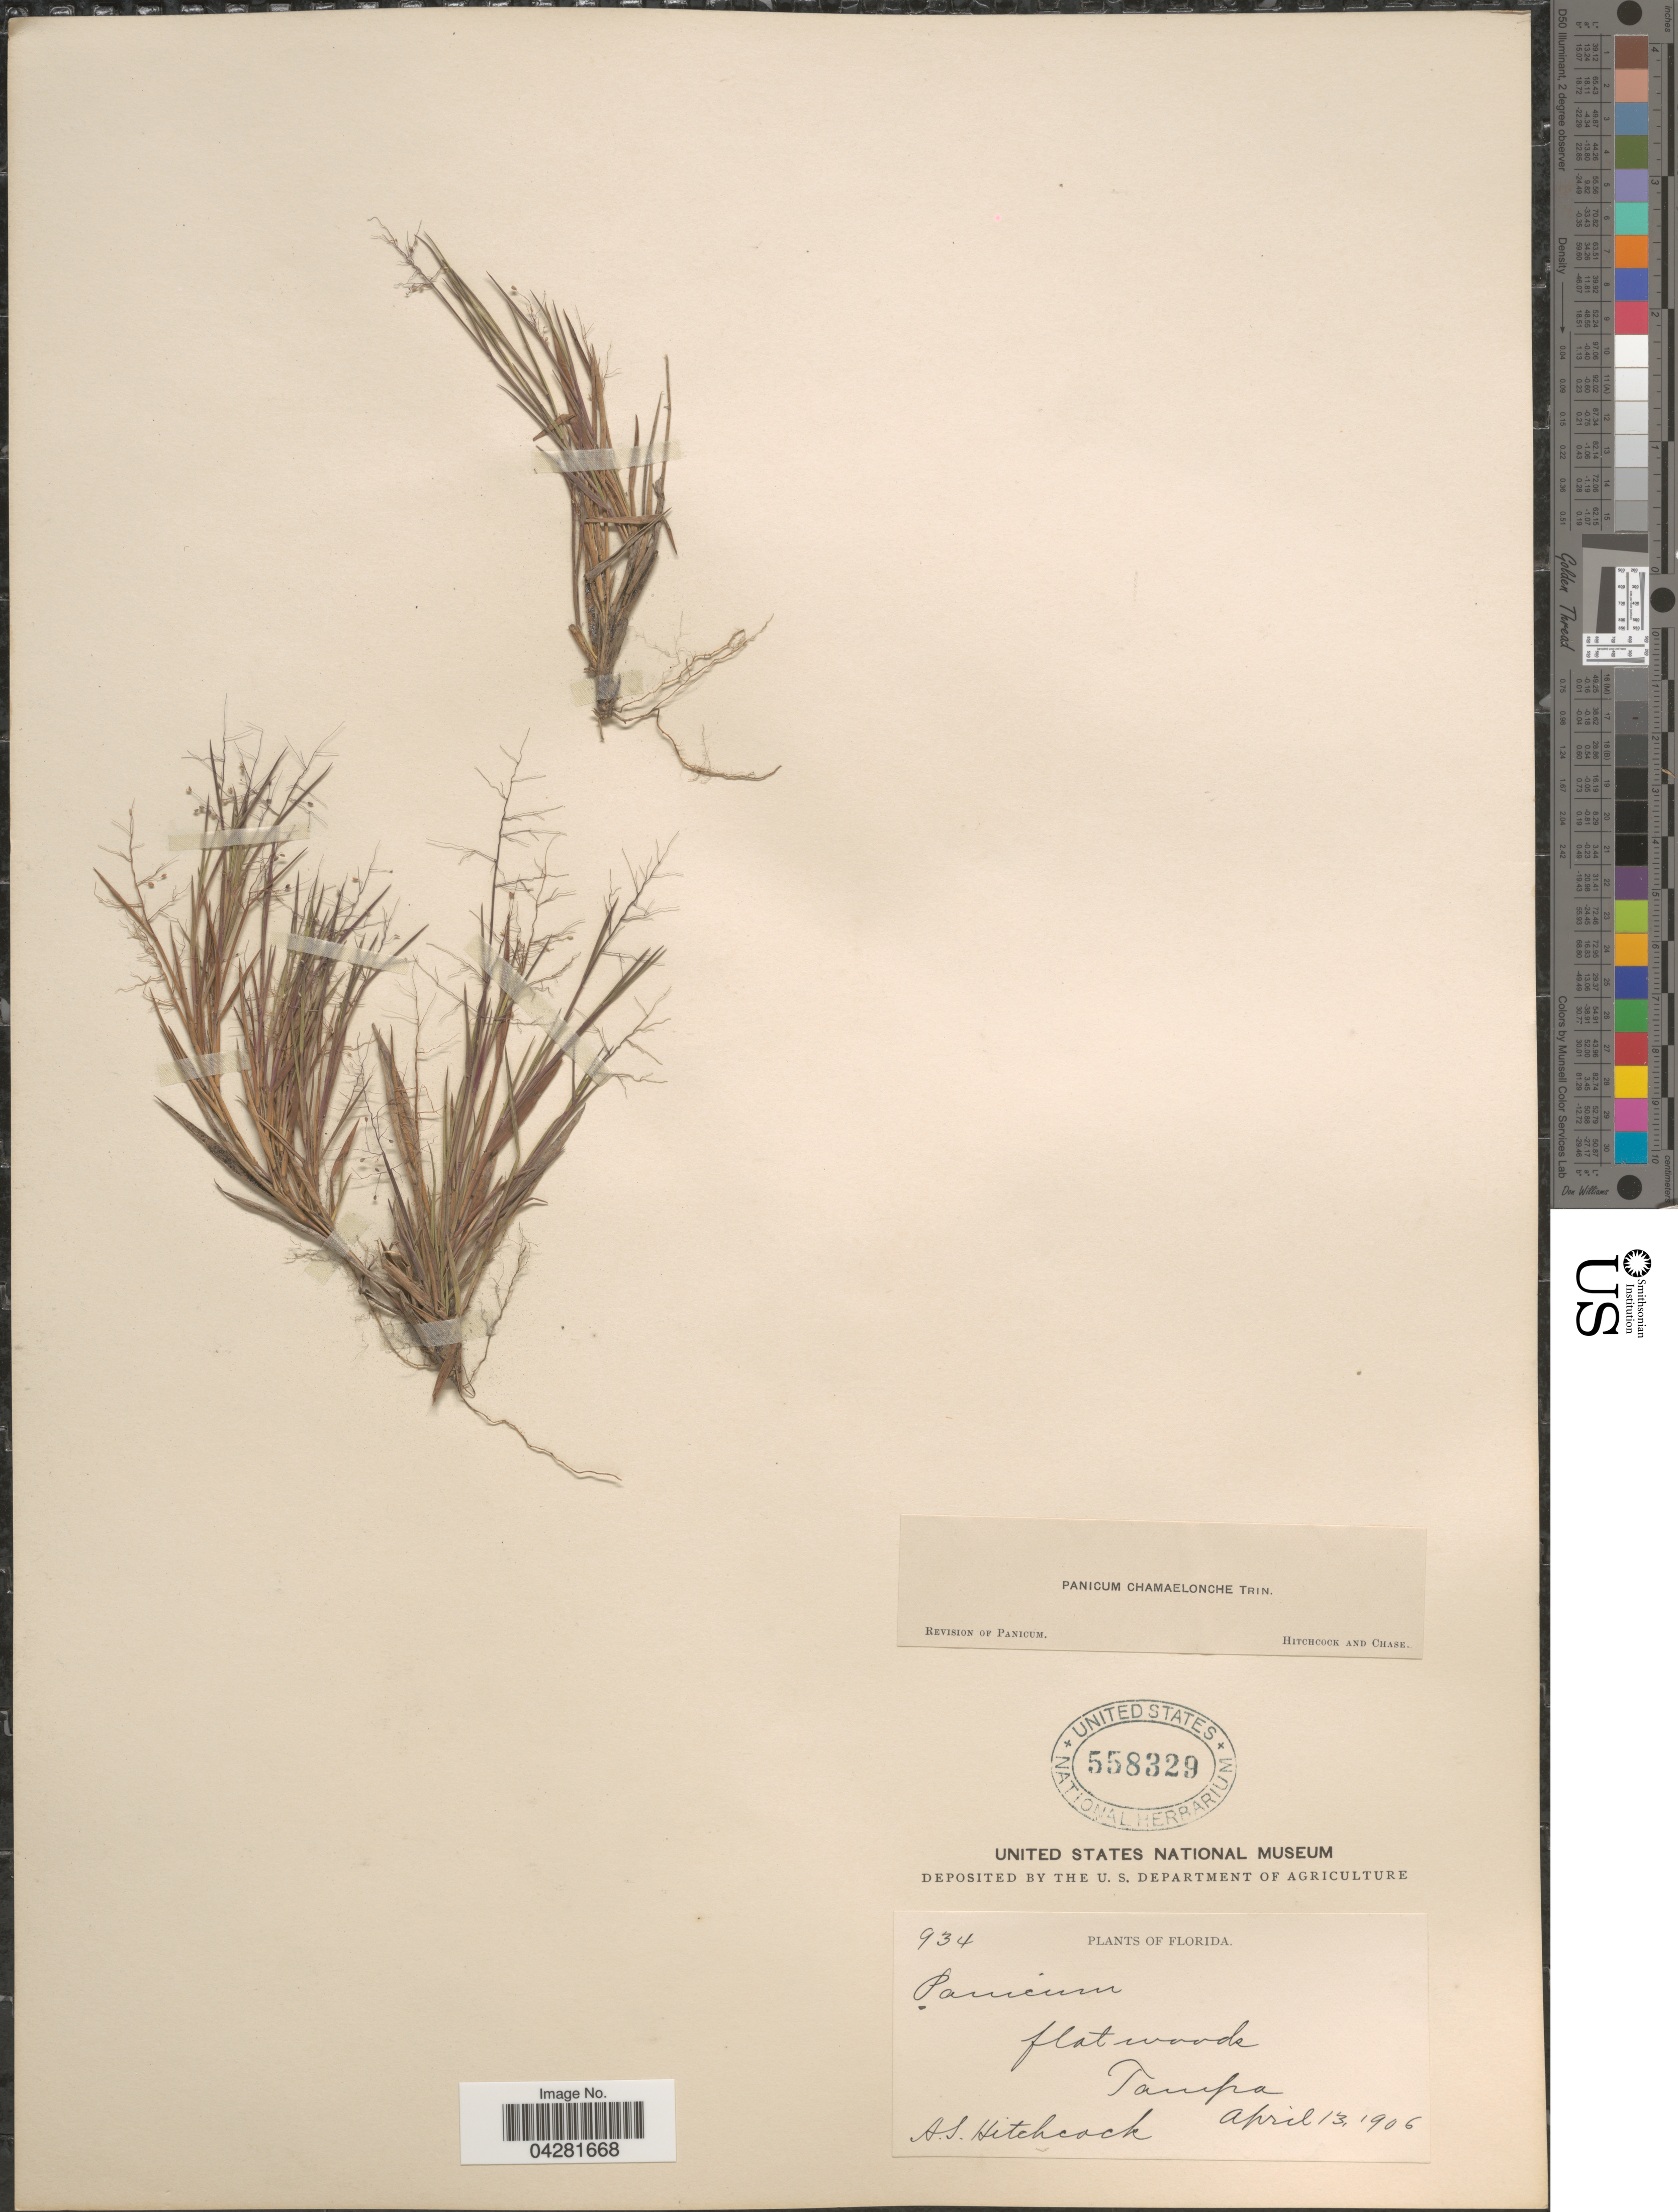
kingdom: Plantae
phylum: Tracheophyta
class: Liliopsida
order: Poales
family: Poaceae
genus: Dichanthelium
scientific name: Dichanthelium ensifolium var. ensifolium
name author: (Baldwin ex Elliot) Gould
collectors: A. S. Hitchcock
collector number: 934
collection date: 1906-04-13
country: United States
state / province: Florida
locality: Flatwoods, Tampa.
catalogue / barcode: US 558329